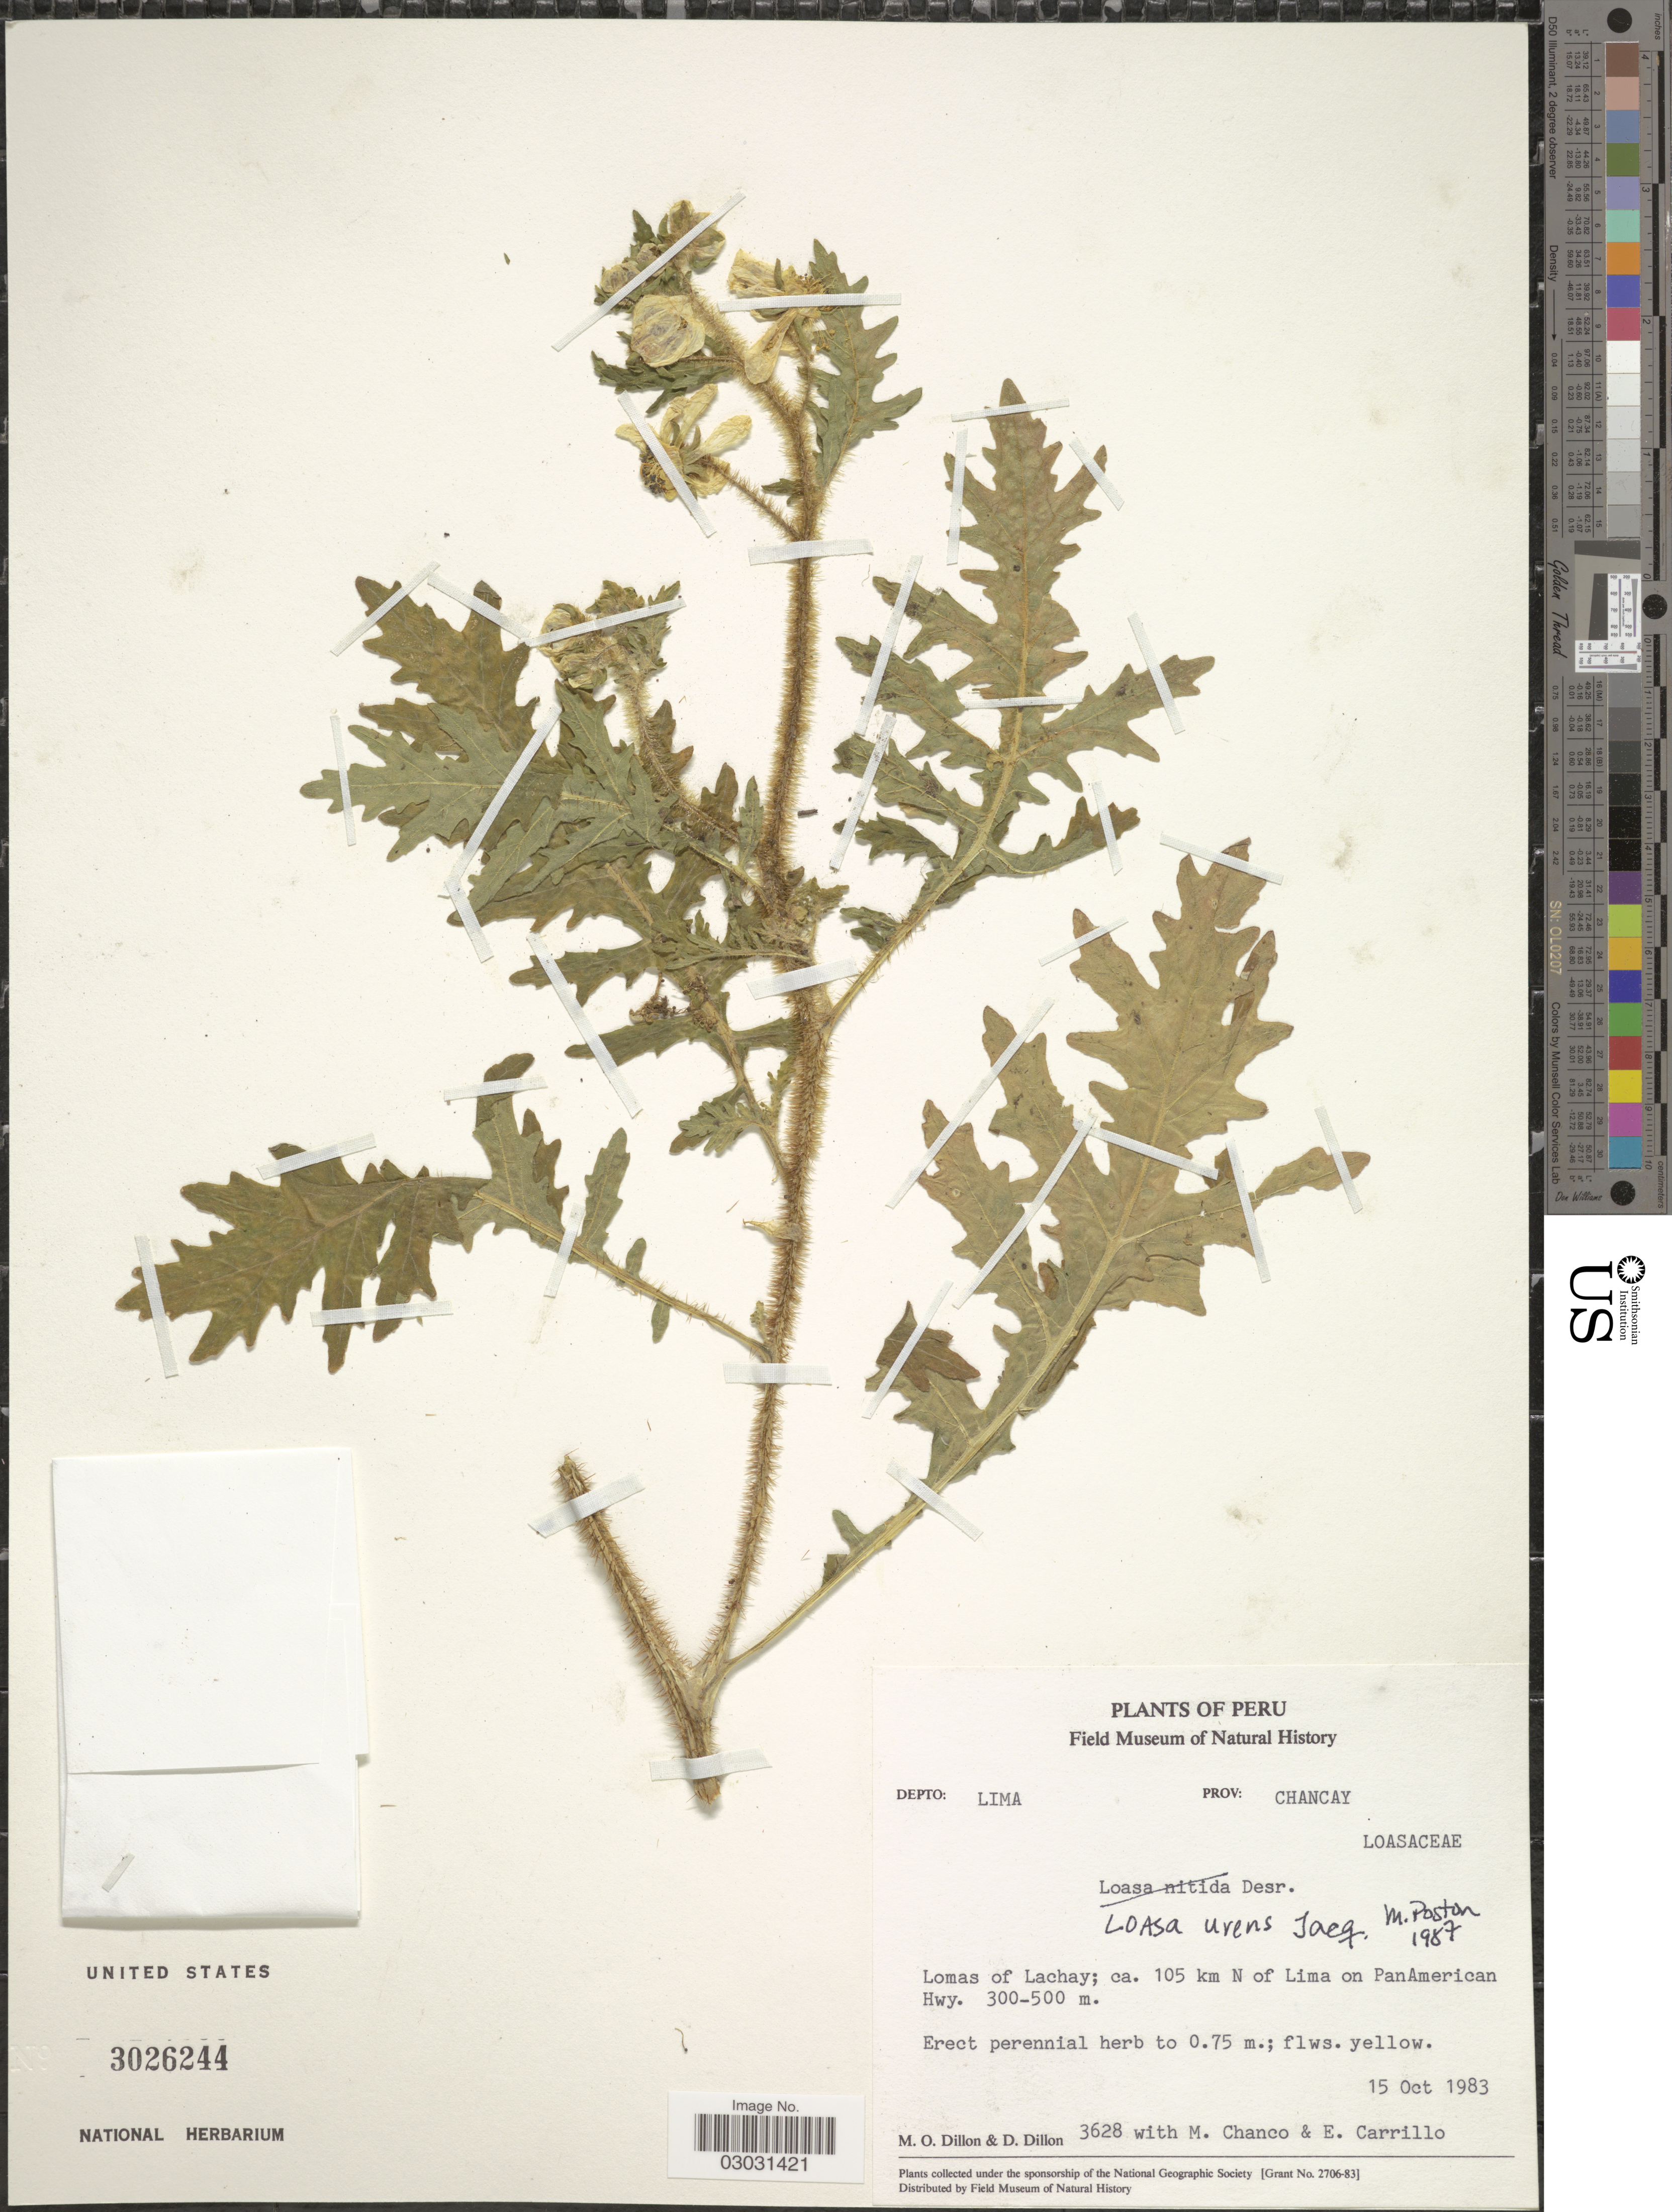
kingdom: Plantae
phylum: Tracheophyta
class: Magnoliopsida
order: Cornales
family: Loasaceae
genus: Nasa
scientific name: Nasa urens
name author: (Jacq.) Weigand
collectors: M. O. Dillon, D. Dillon, M. Chanco & E. Carrillo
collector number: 3628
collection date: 1983-10-15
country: Peru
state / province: Lima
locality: Depto: Lima. Prov: Chancay. Lomas of Lachay; ca. 105 km N of Lima on PanAmerican Hwy.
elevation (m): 300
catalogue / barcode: US 3026244